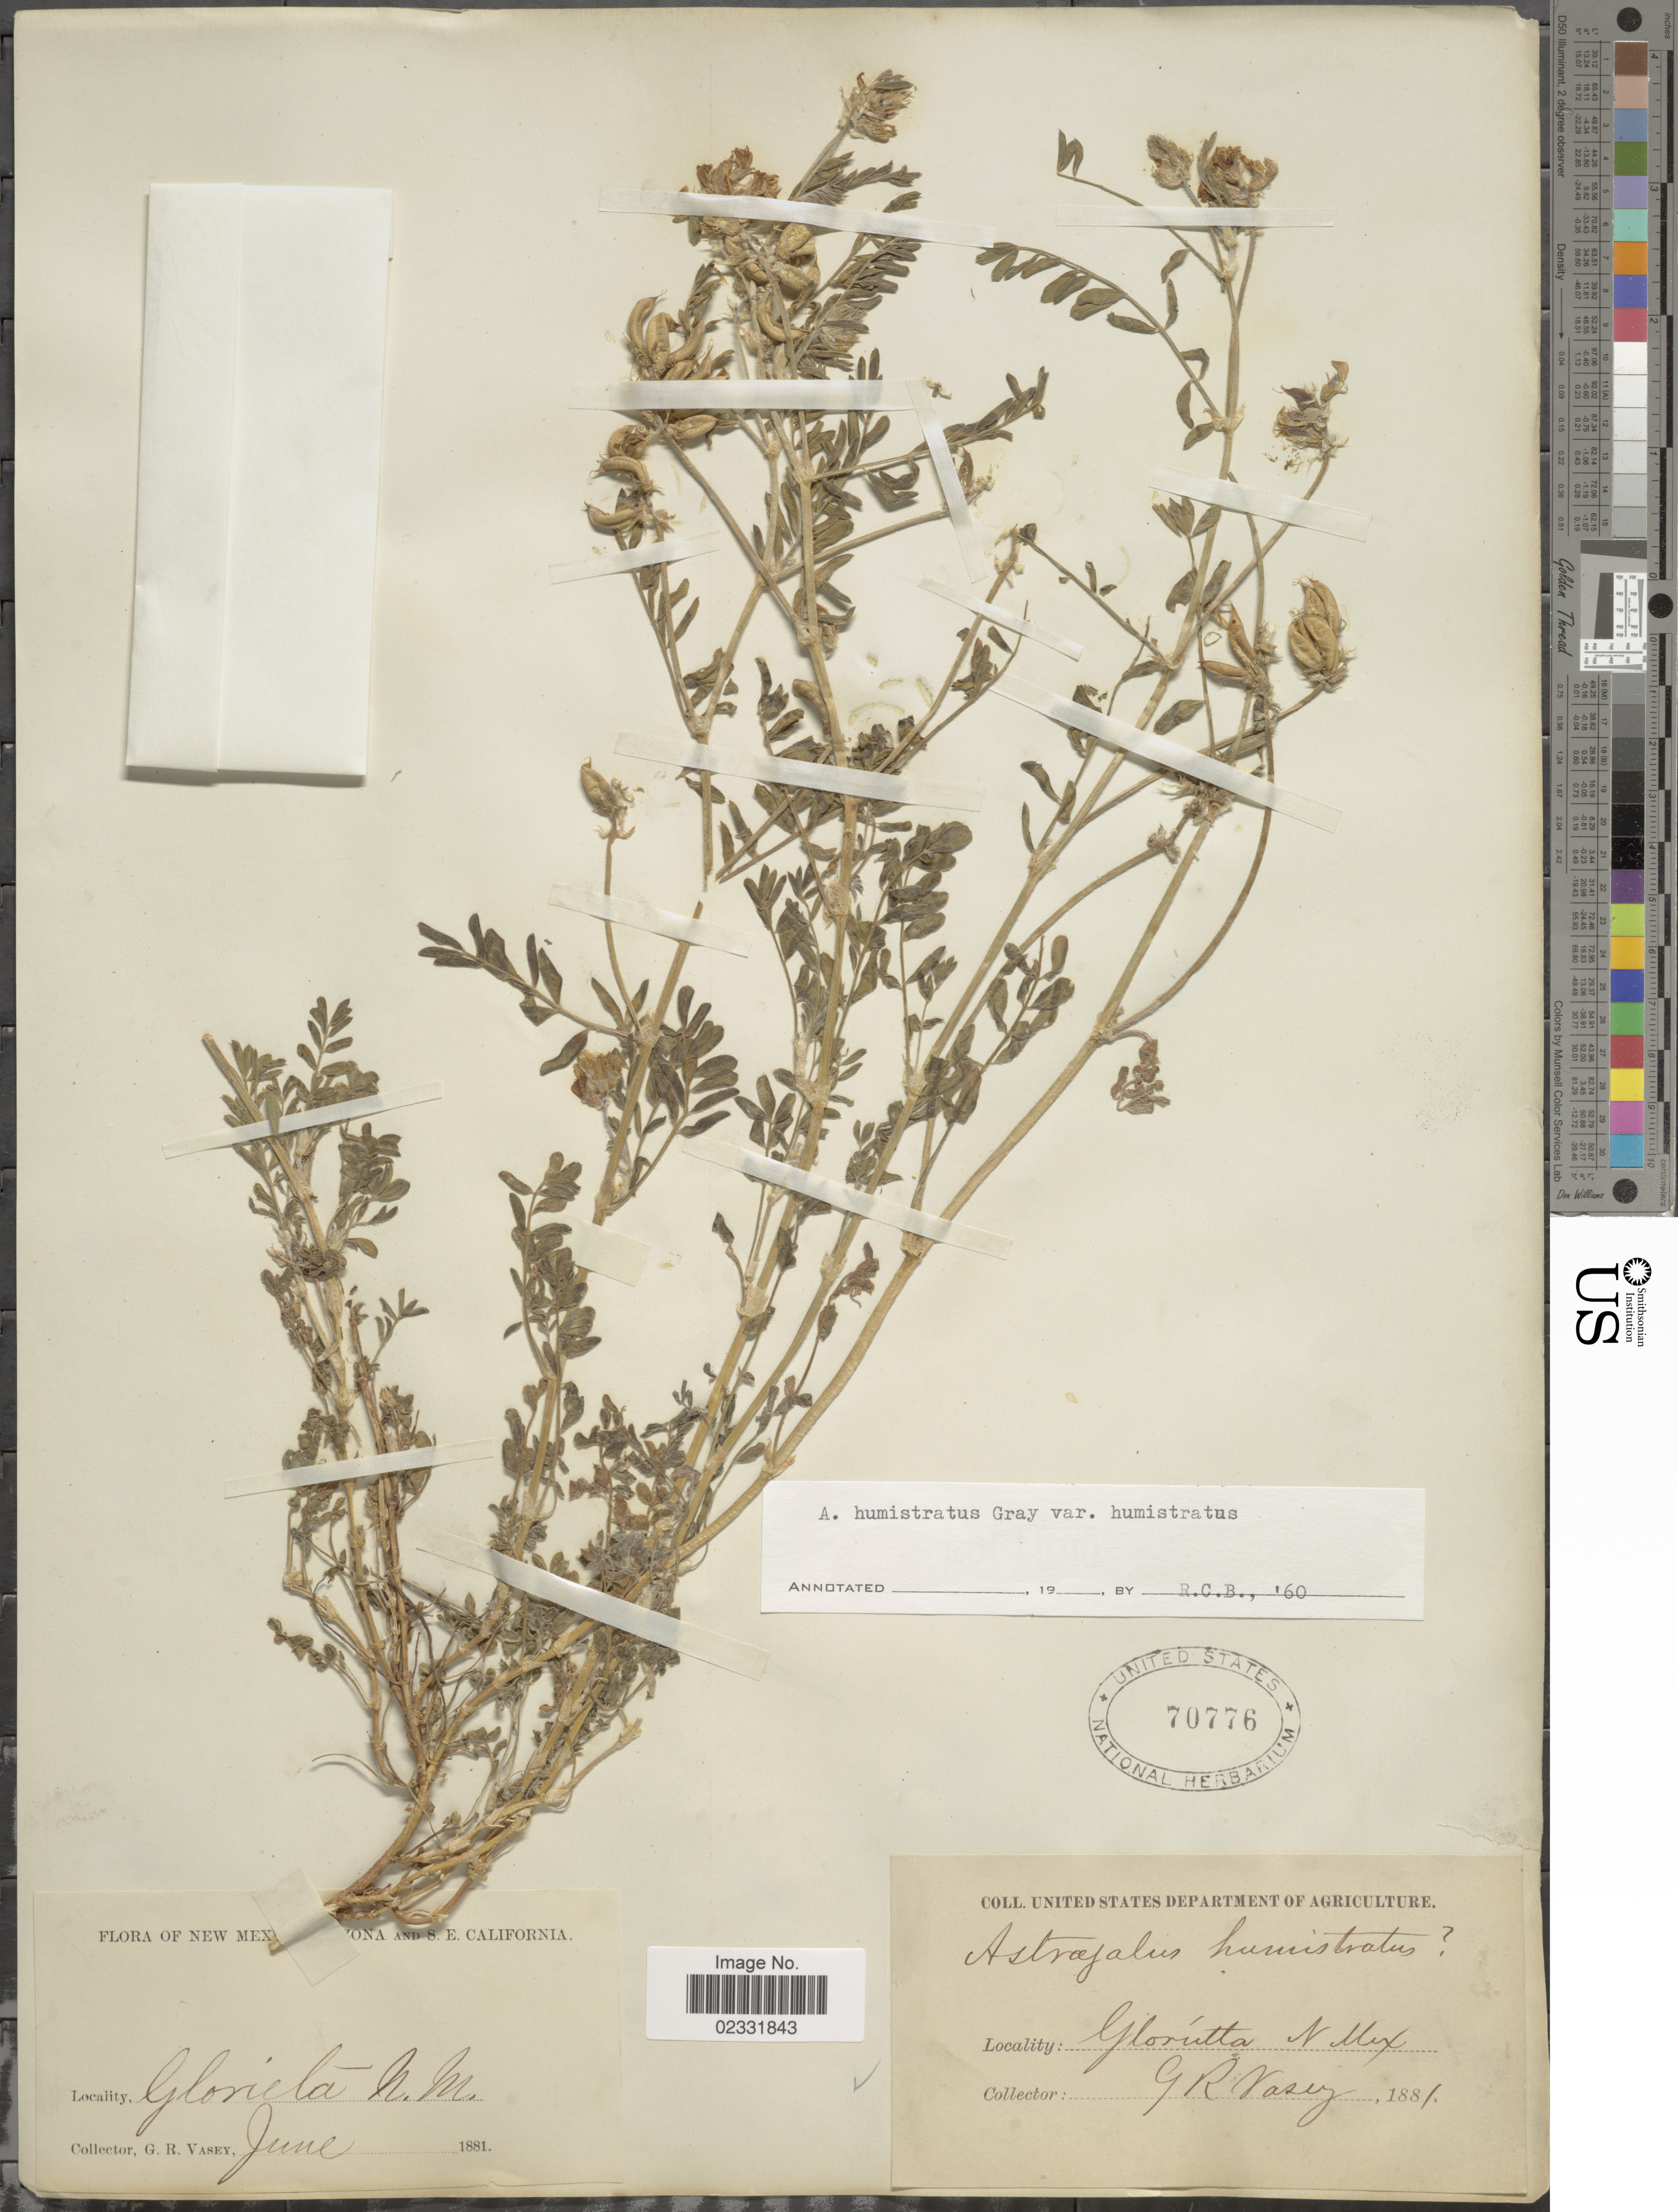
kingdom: Plantae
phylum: Tracheophyta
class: Magnoliopsida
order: Fabales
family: Fabaceae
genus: Astragalus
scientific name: Astragalus humistratus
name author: A. Gray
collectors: G. R. Vasey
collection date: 1881-06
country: United States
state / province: New Mexico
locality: Glorieta.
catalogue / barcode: US 70776